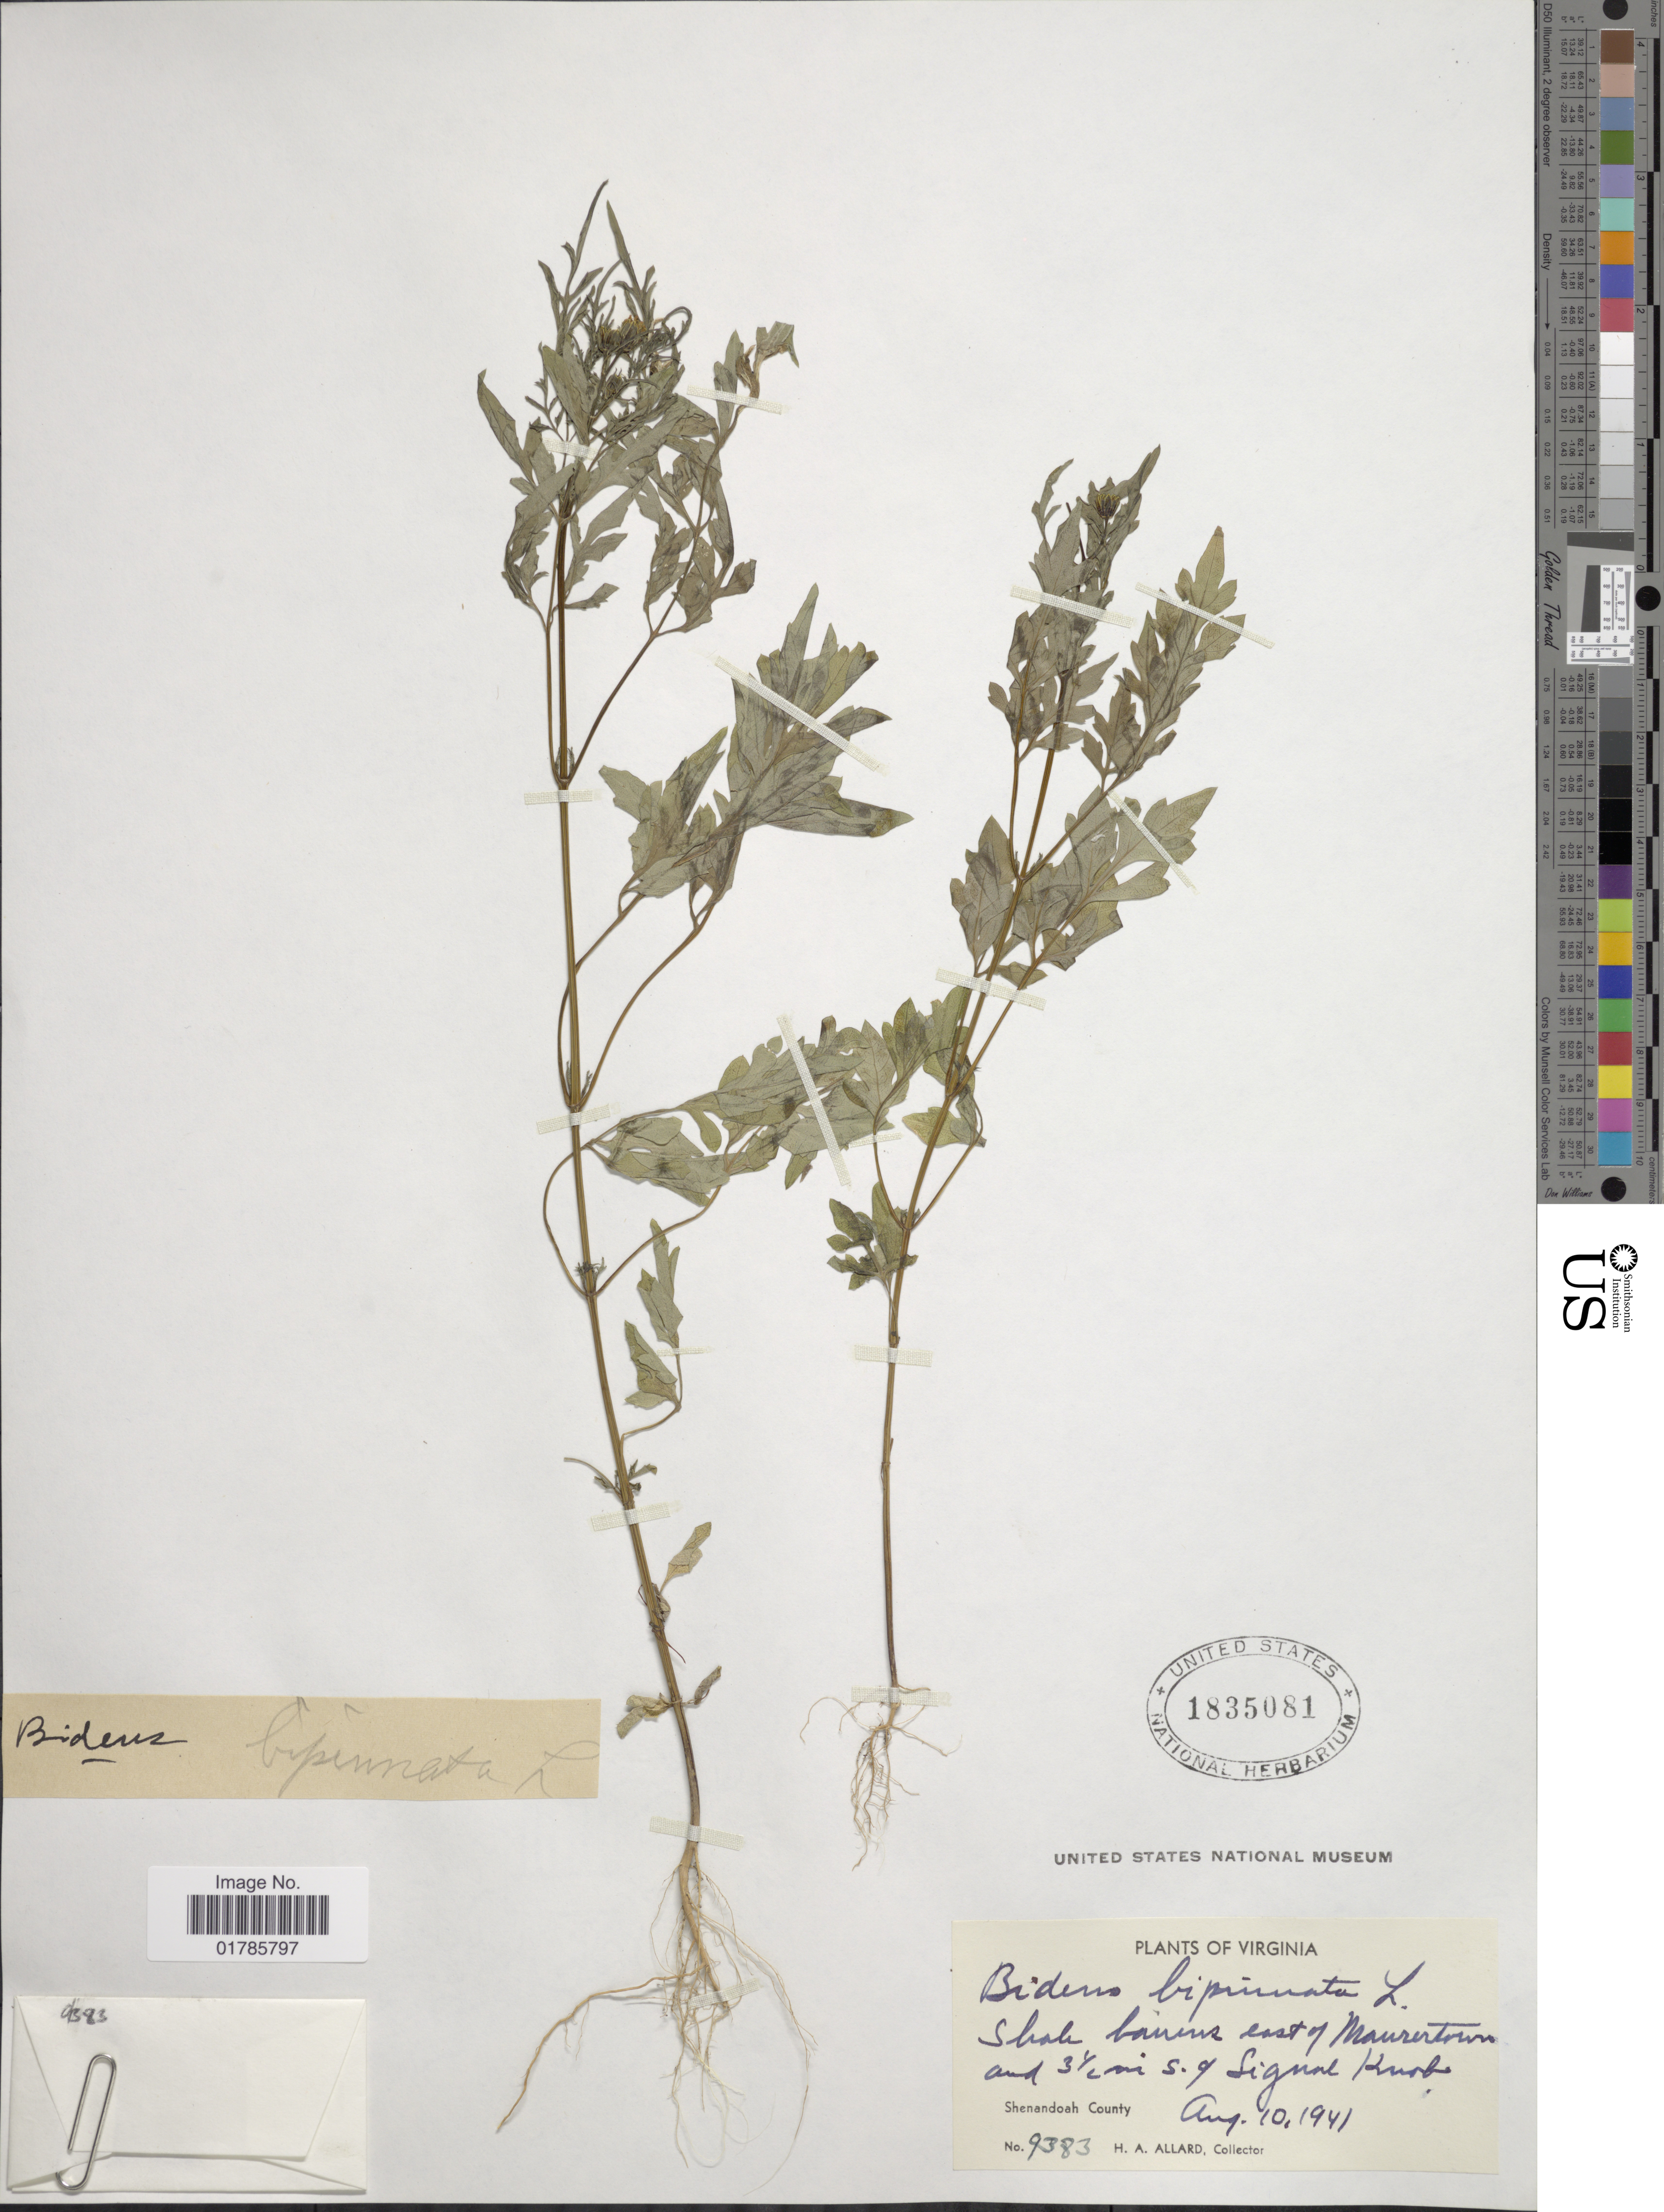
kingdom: Plantae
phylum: Tracheophyta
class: Magnoliopsida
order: Asterales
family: Asteraceae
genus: Bidens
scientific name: Bidens bipinnata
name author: L.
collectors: H. A. Allard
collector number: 9383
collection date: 1941-08-10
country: United States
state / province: Virginia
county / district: Shenandoah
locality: East of Maurertown and 3½ mi. s. of Signal Knob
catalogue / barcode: US 1835081